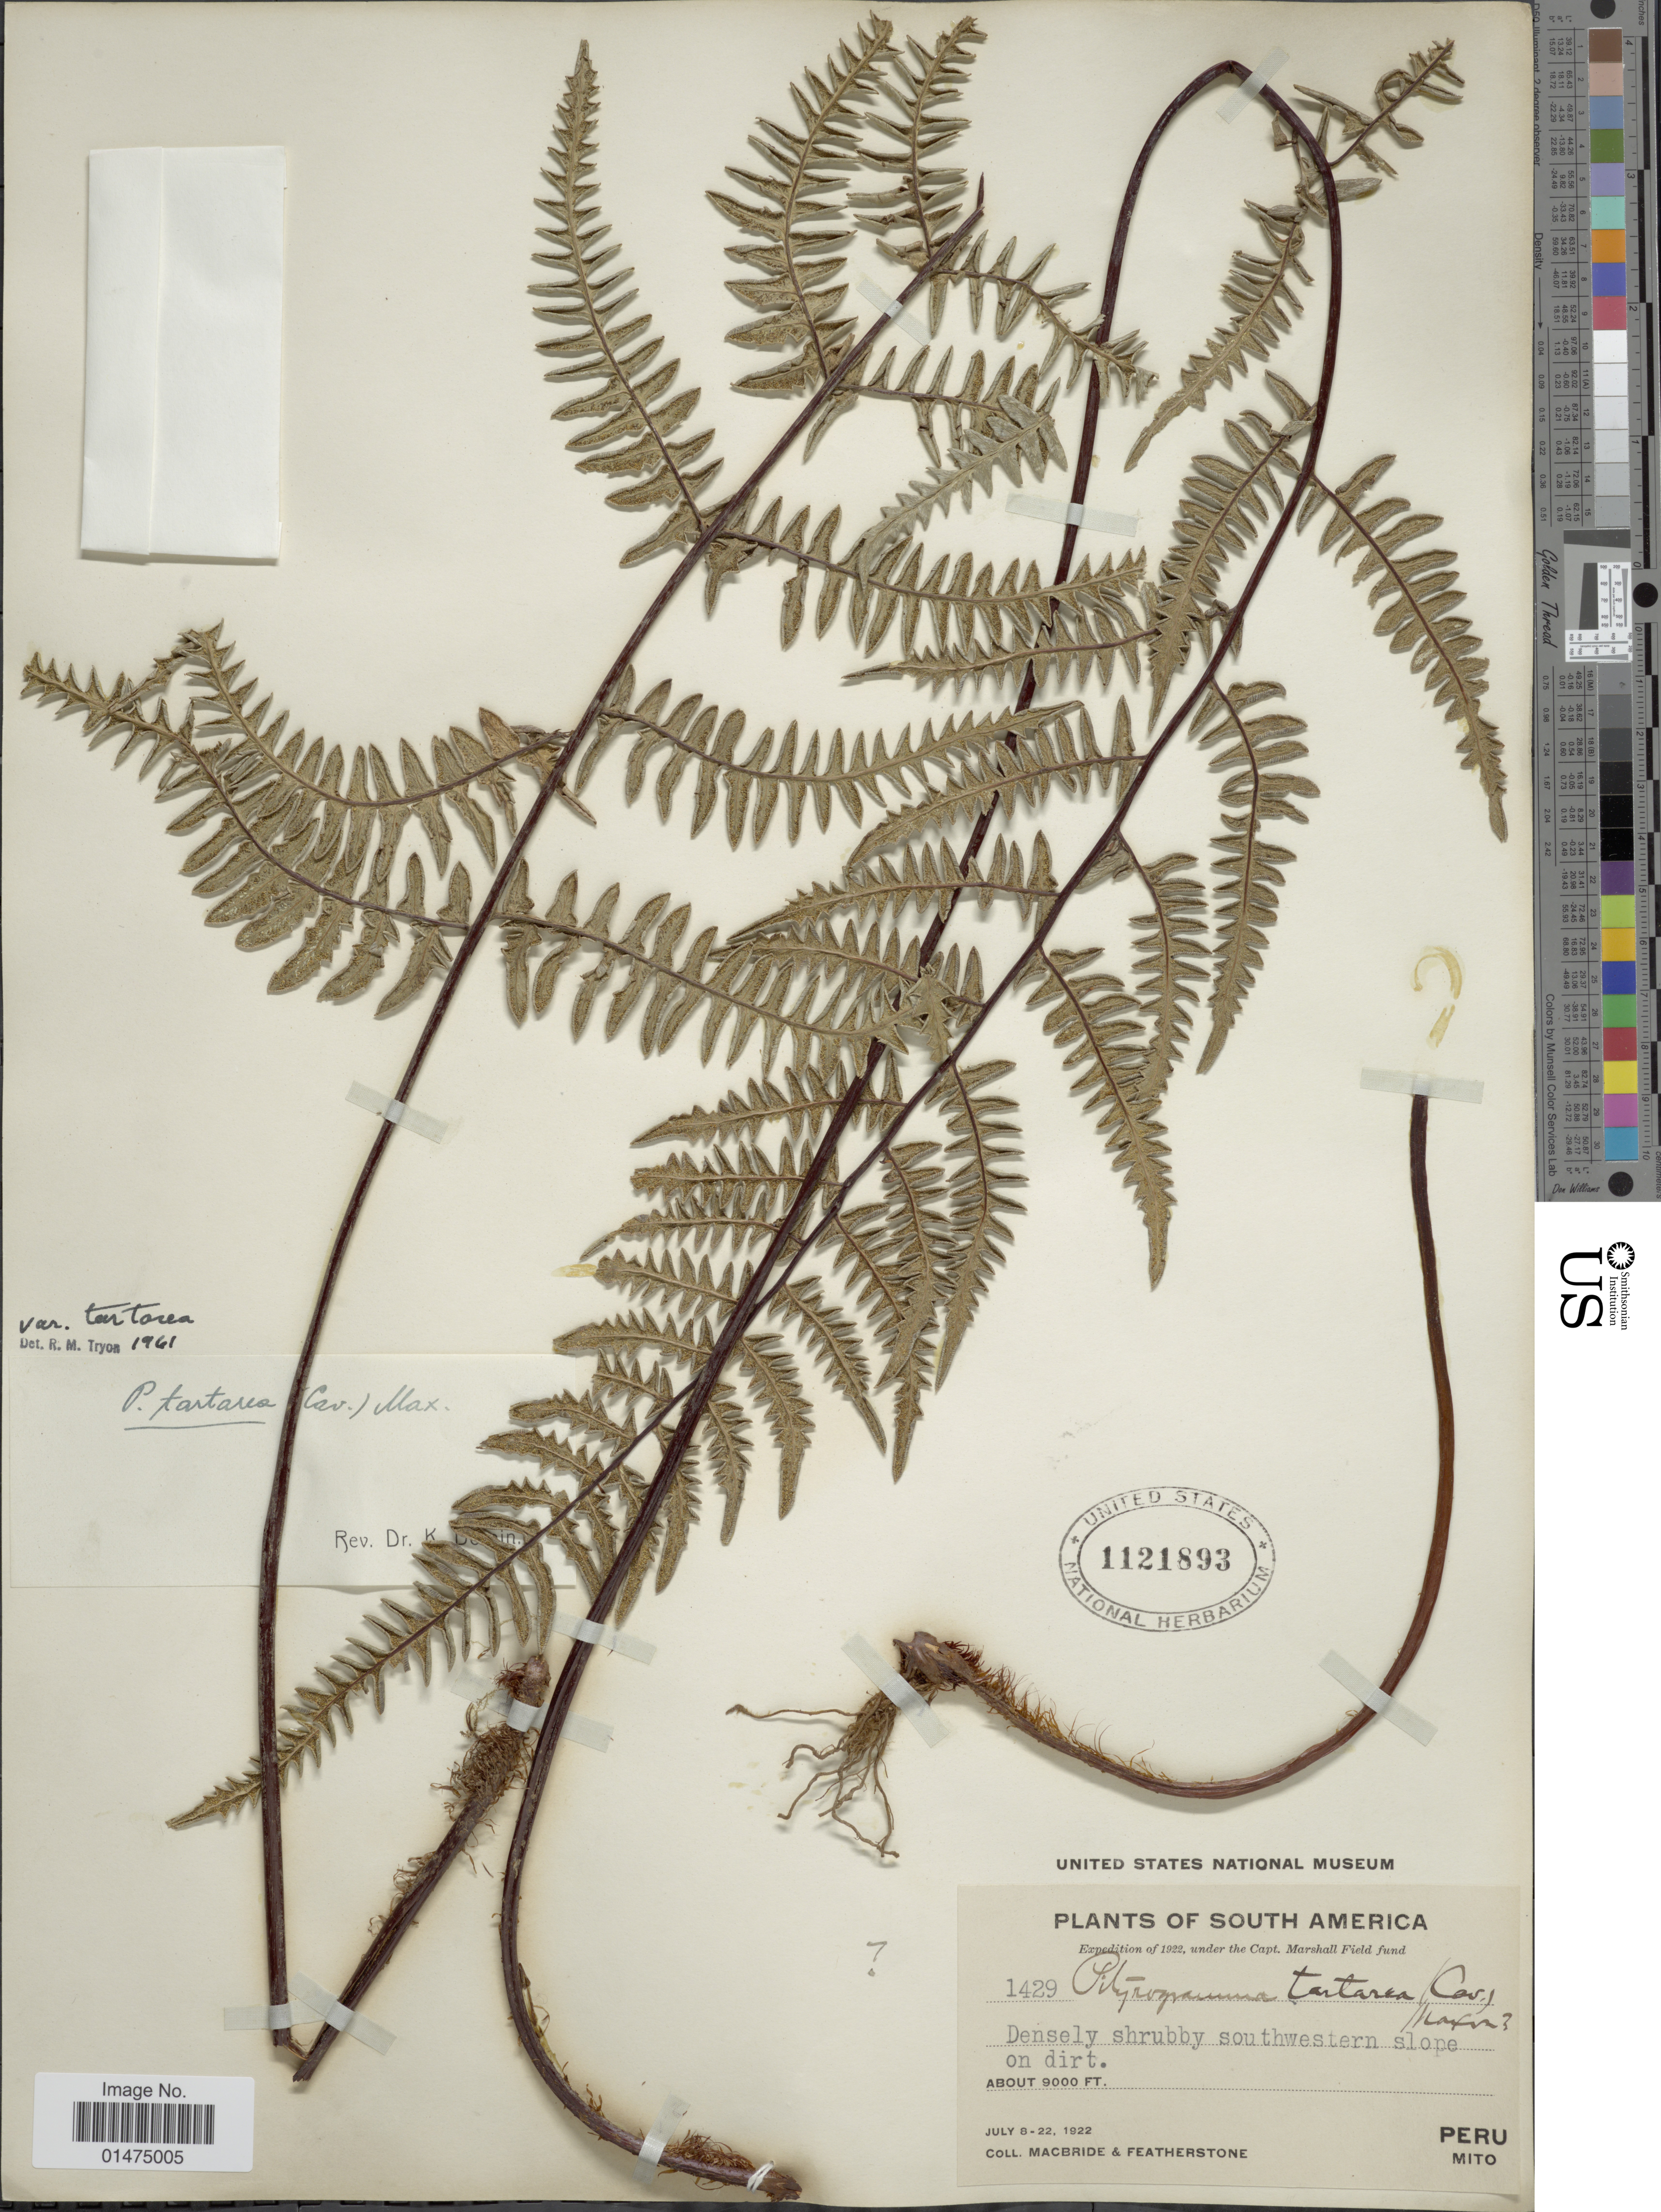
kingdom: Plantae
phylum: Tracheophyta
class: Polypodiopsida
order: Polypodiales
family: Pteridaceae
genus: Pityrogramma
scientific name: Pityrogramma ebenea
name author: (L.) Proctor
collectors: Macbride, -- & -. Featherstone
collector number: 1429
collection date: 1922-07-08/1922-07-22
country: Peru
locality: South America, Mito.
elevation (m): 2743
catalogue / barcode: US 1121893